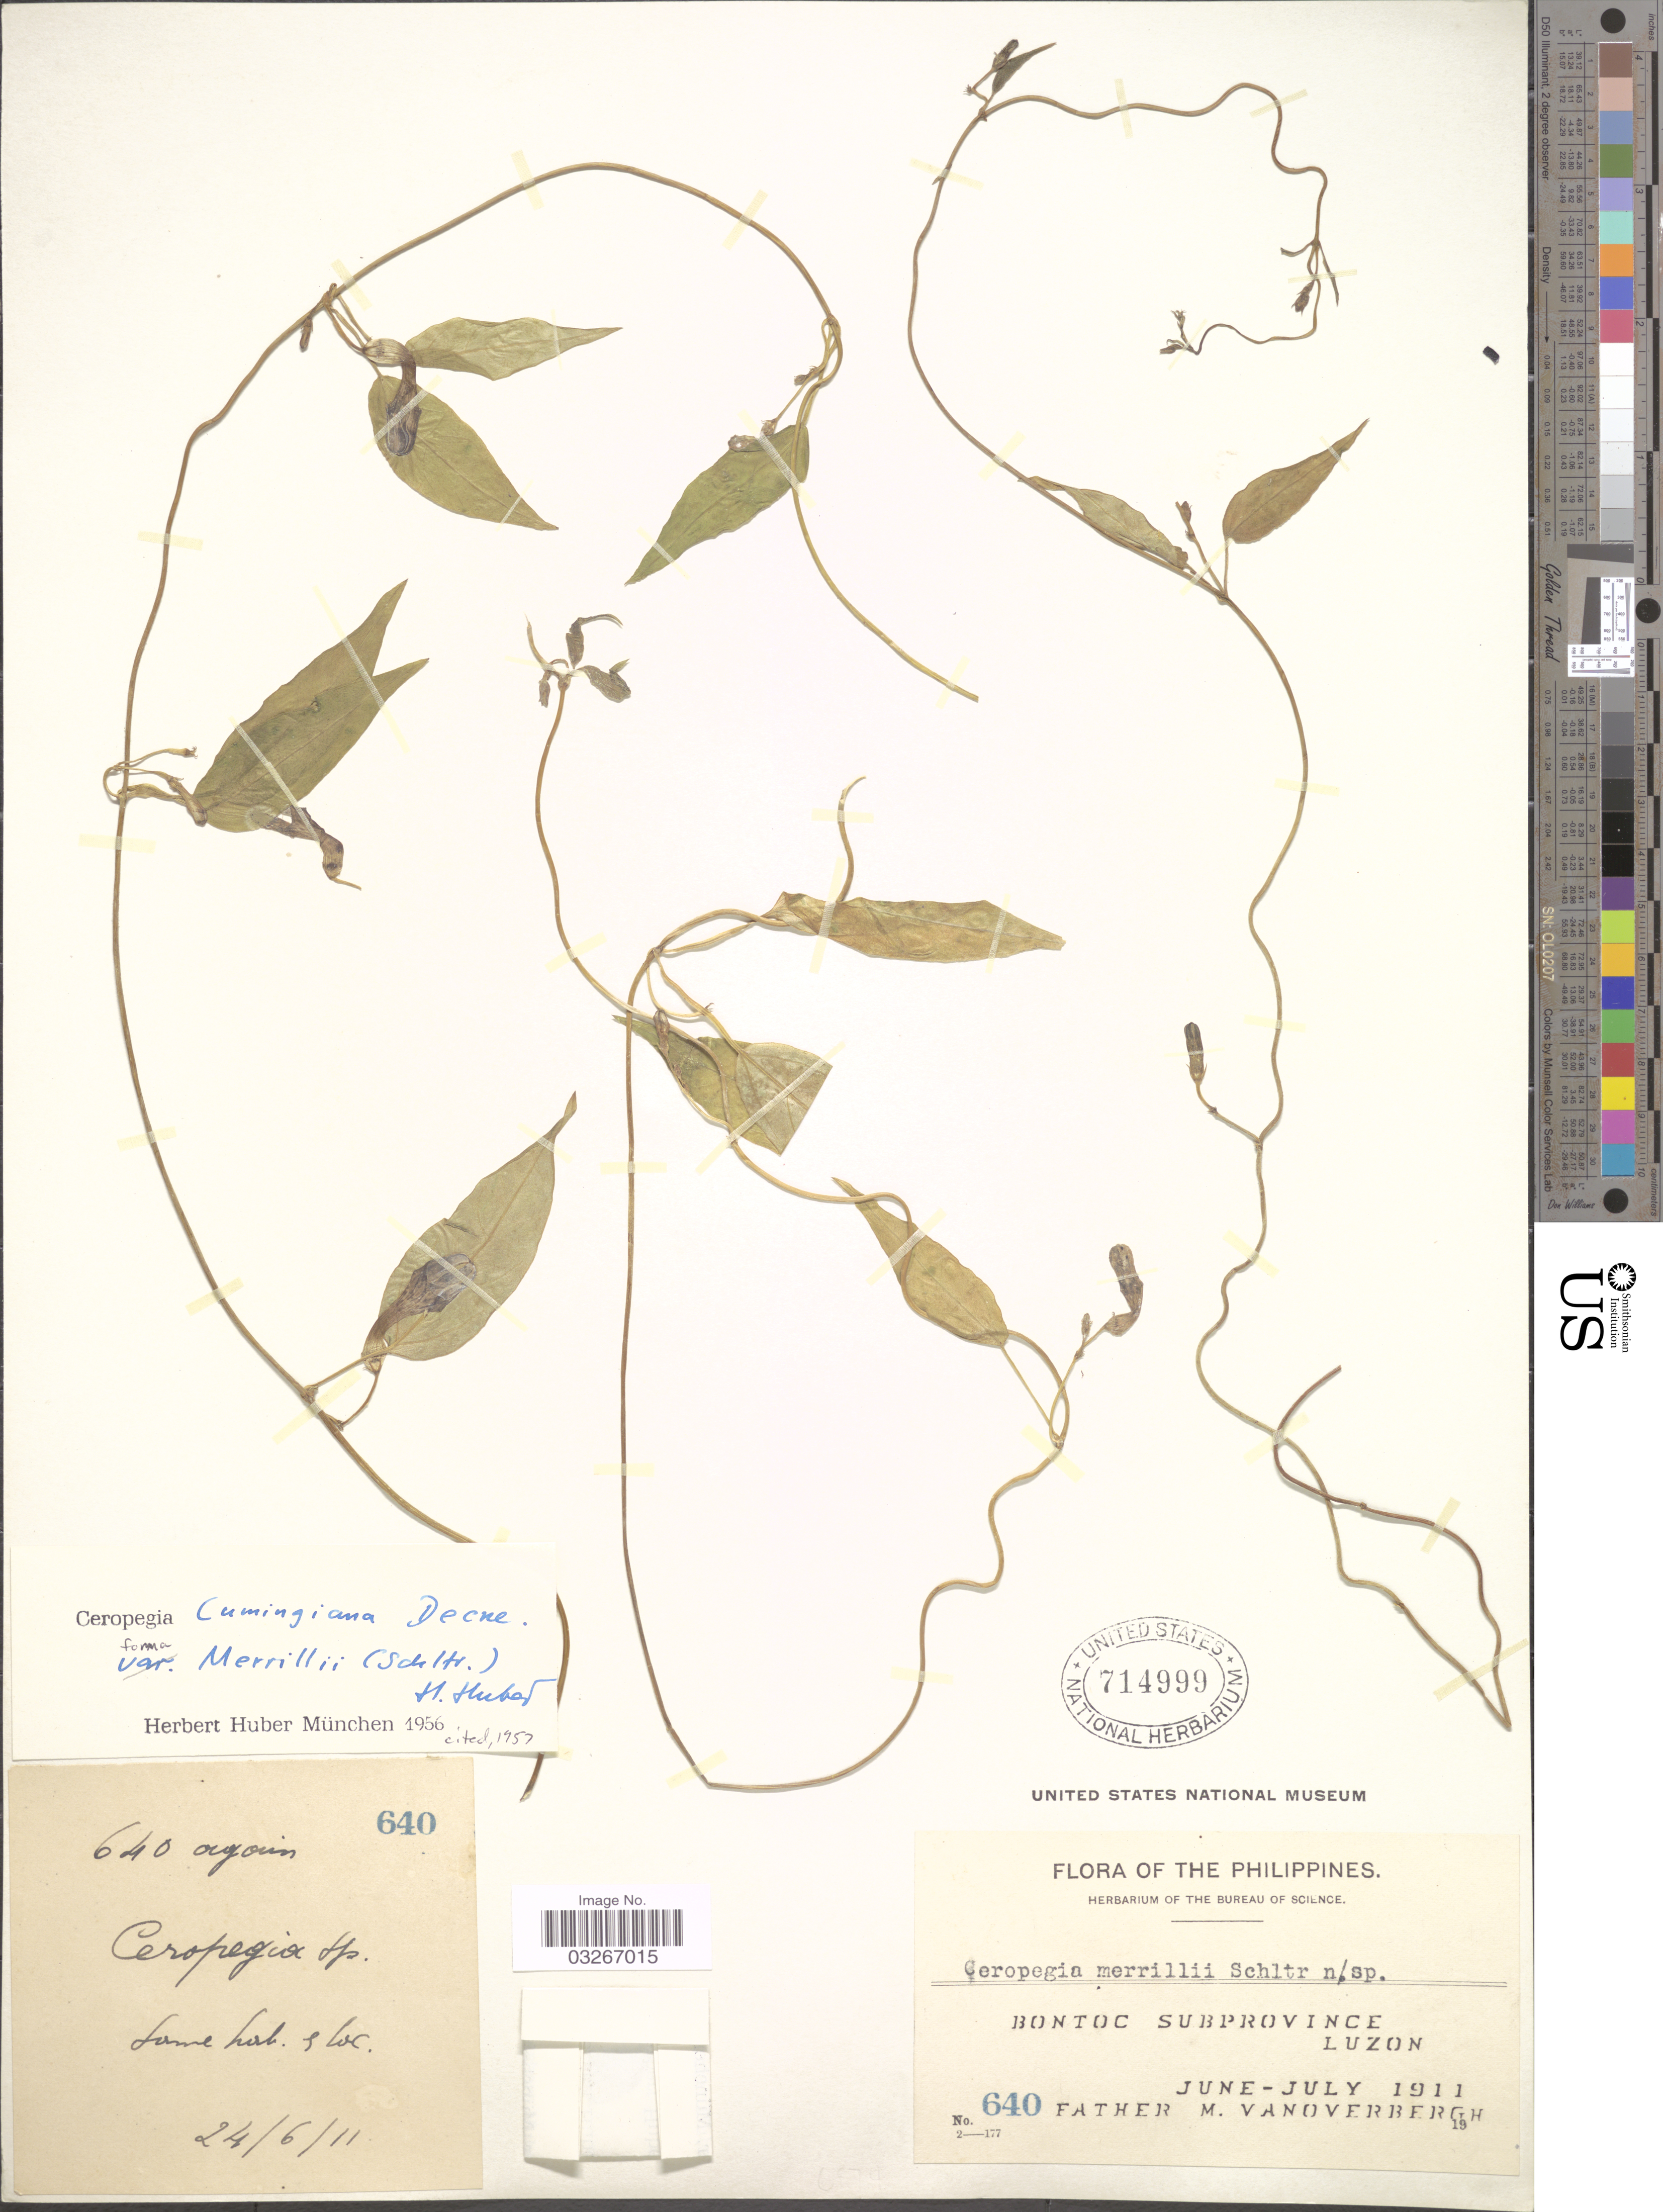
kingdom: Plantae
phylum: Tracheophyta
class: Magnoliopsida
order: Gentianales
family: Apocynaceae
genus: Ceropegia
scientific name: Ceropegia cumingiana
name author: Decne.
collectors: F. Vanoverbergh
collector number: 640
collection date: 1911-06-24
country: Philippines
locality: Bontoc Subprovince Luzon.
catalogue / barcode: US 714999